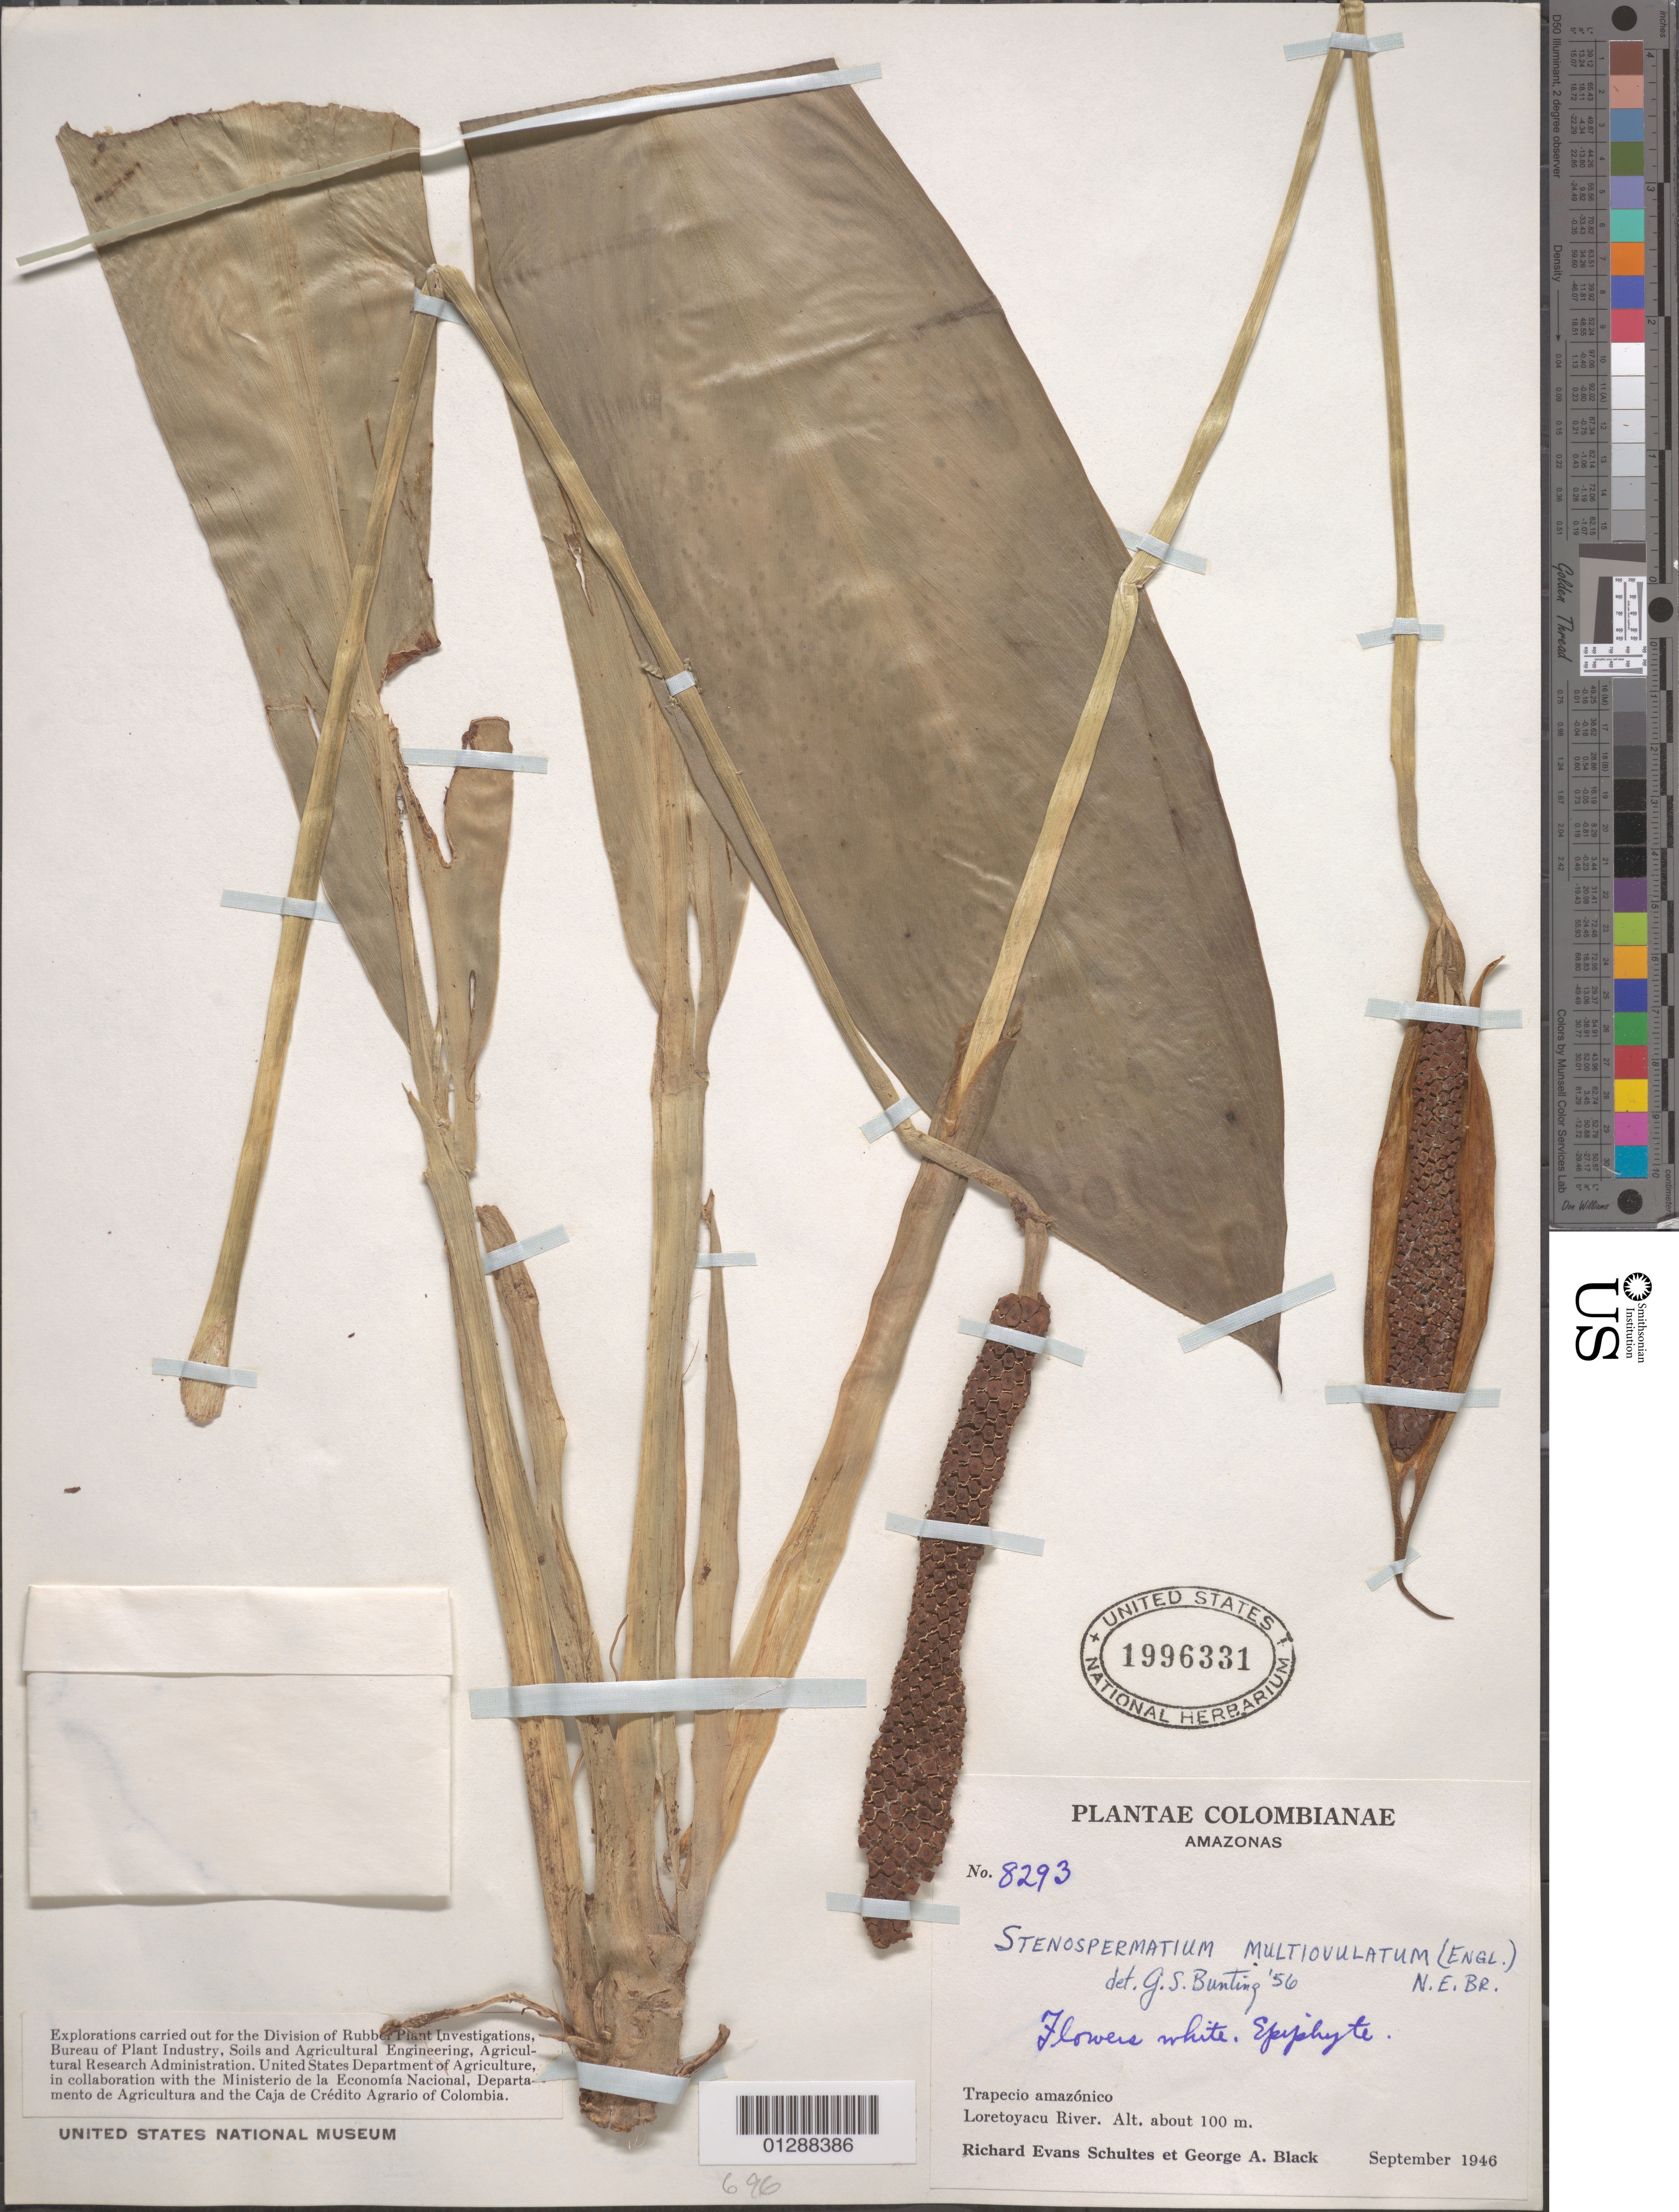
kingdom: Plantae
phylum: Tracheophyta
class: Liliopsida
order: Alismatales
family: Araceae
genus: Stenospermation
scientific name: Stenospermation multiovulatum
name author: (Engl.) N.E. Br.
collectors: R. E. Schultes & G. A. Black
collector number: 8293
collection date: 1946-09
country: Colombia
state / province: Amazônas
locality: Trapecio amazónico. Loretoyacu River.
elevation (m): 100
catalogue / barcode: US 1996331